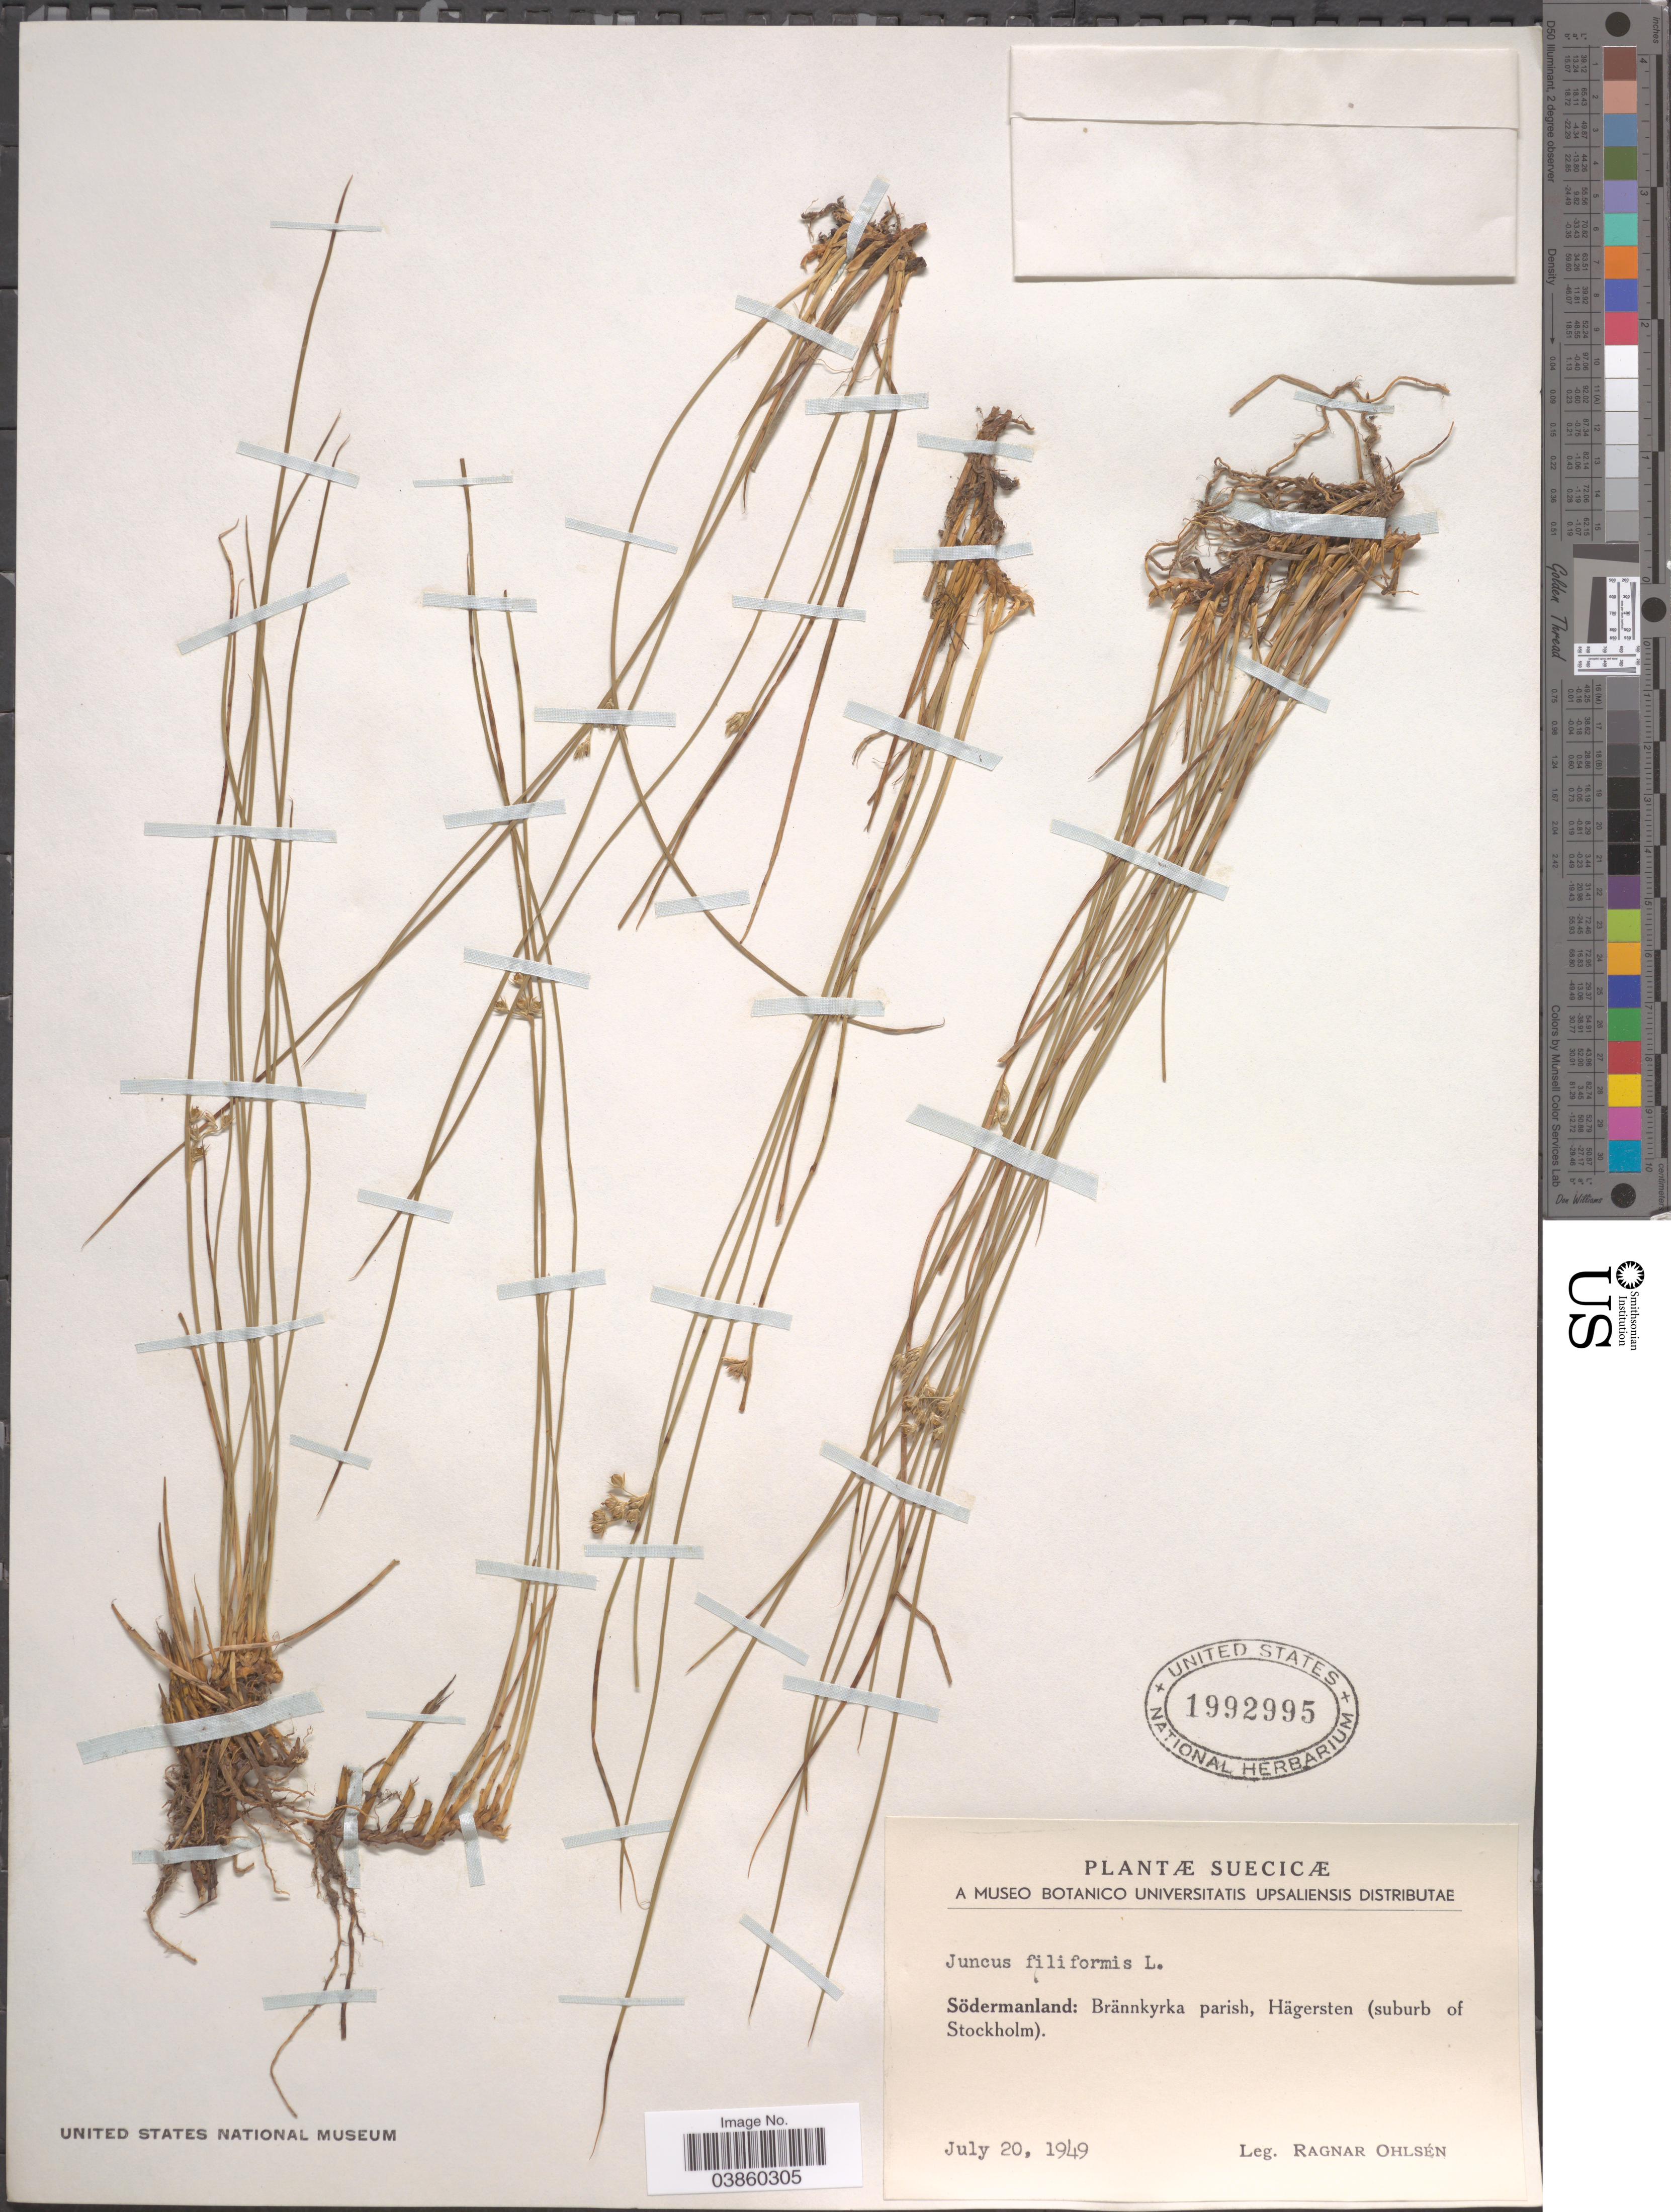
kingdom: Plantae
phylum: Tracheophyta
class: Liliopsida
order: Poales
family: Juncaceae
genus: Juncus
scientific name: Juncus filiformis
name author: L.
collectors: R. Ohlsén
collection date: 1949-07-20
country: Sweden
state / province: Sodermanland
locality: Suecicæ. Södermanland: Brännkyrka parish, Hägersten (suburb of Stockholm).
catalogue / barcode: US 1992995